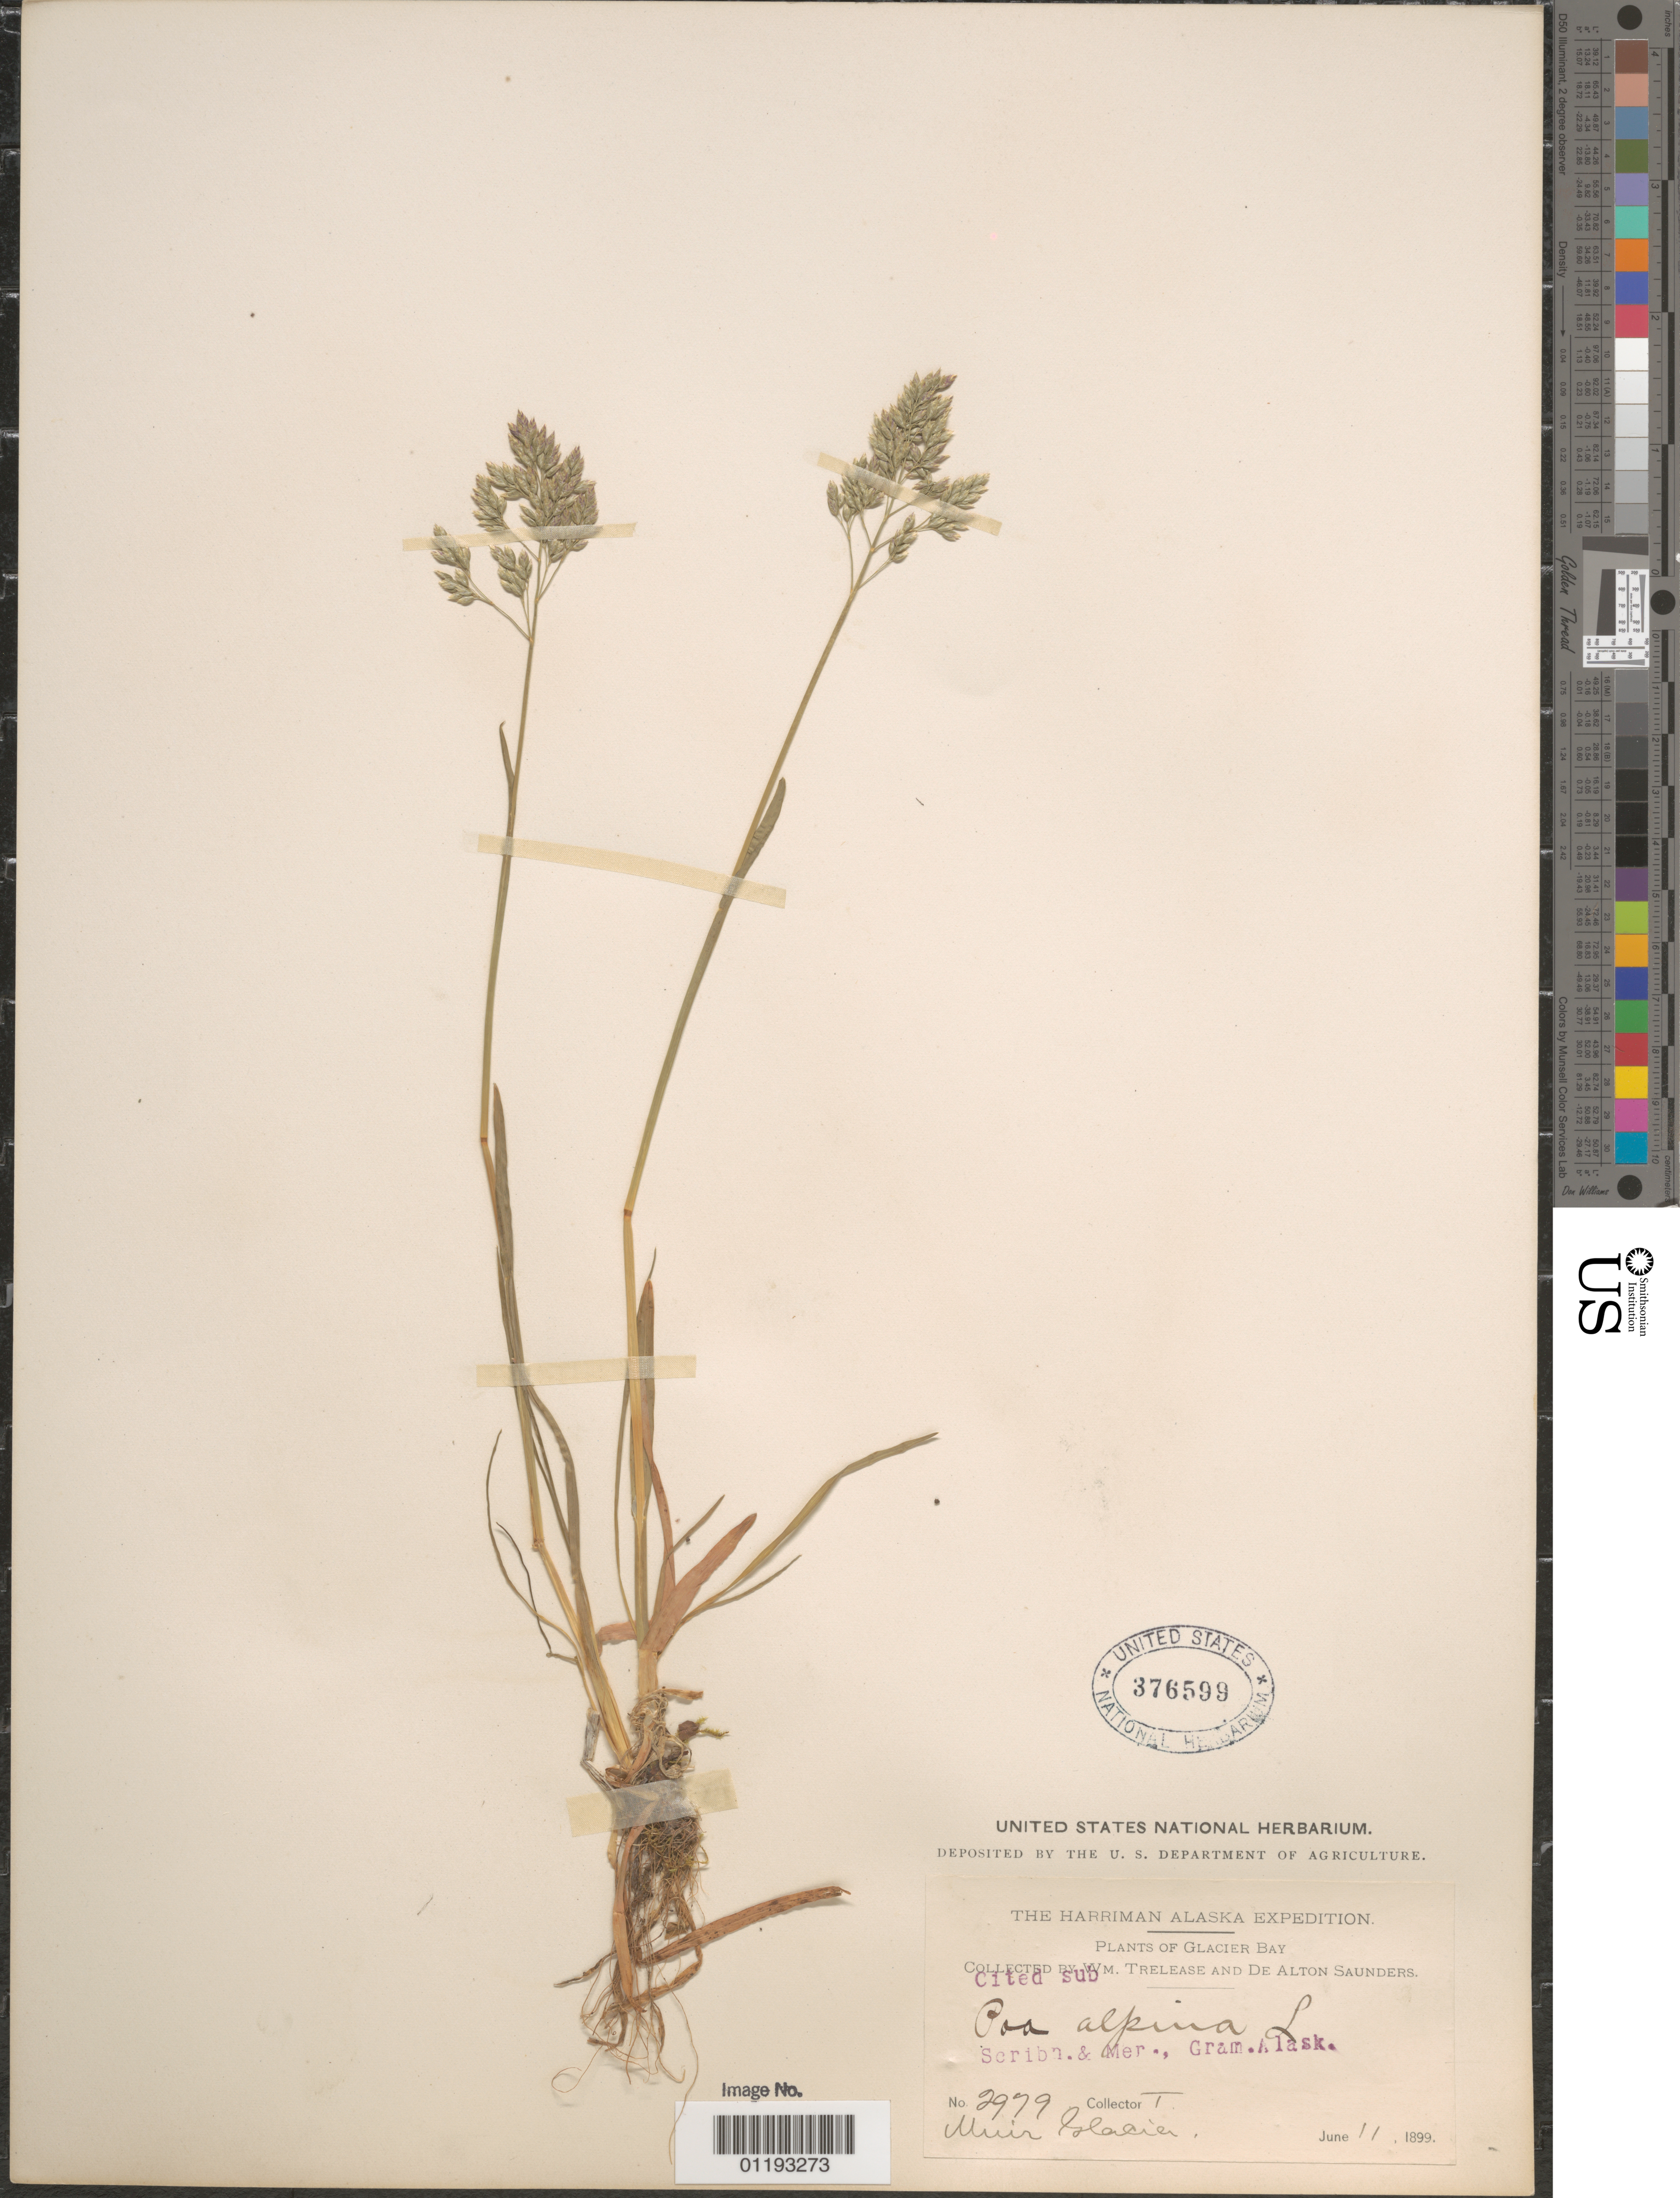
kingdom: Plantae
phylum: Tracheophyta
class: Liliopsida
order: Poales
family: Poaceae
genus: Poa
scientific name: Poa alpina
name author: L.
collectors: W. Trelease & D. A. Saunders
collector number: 2979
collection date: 1899-06-11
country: United States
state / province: Alaska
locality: Muir Glacier.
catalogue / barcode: US 376599